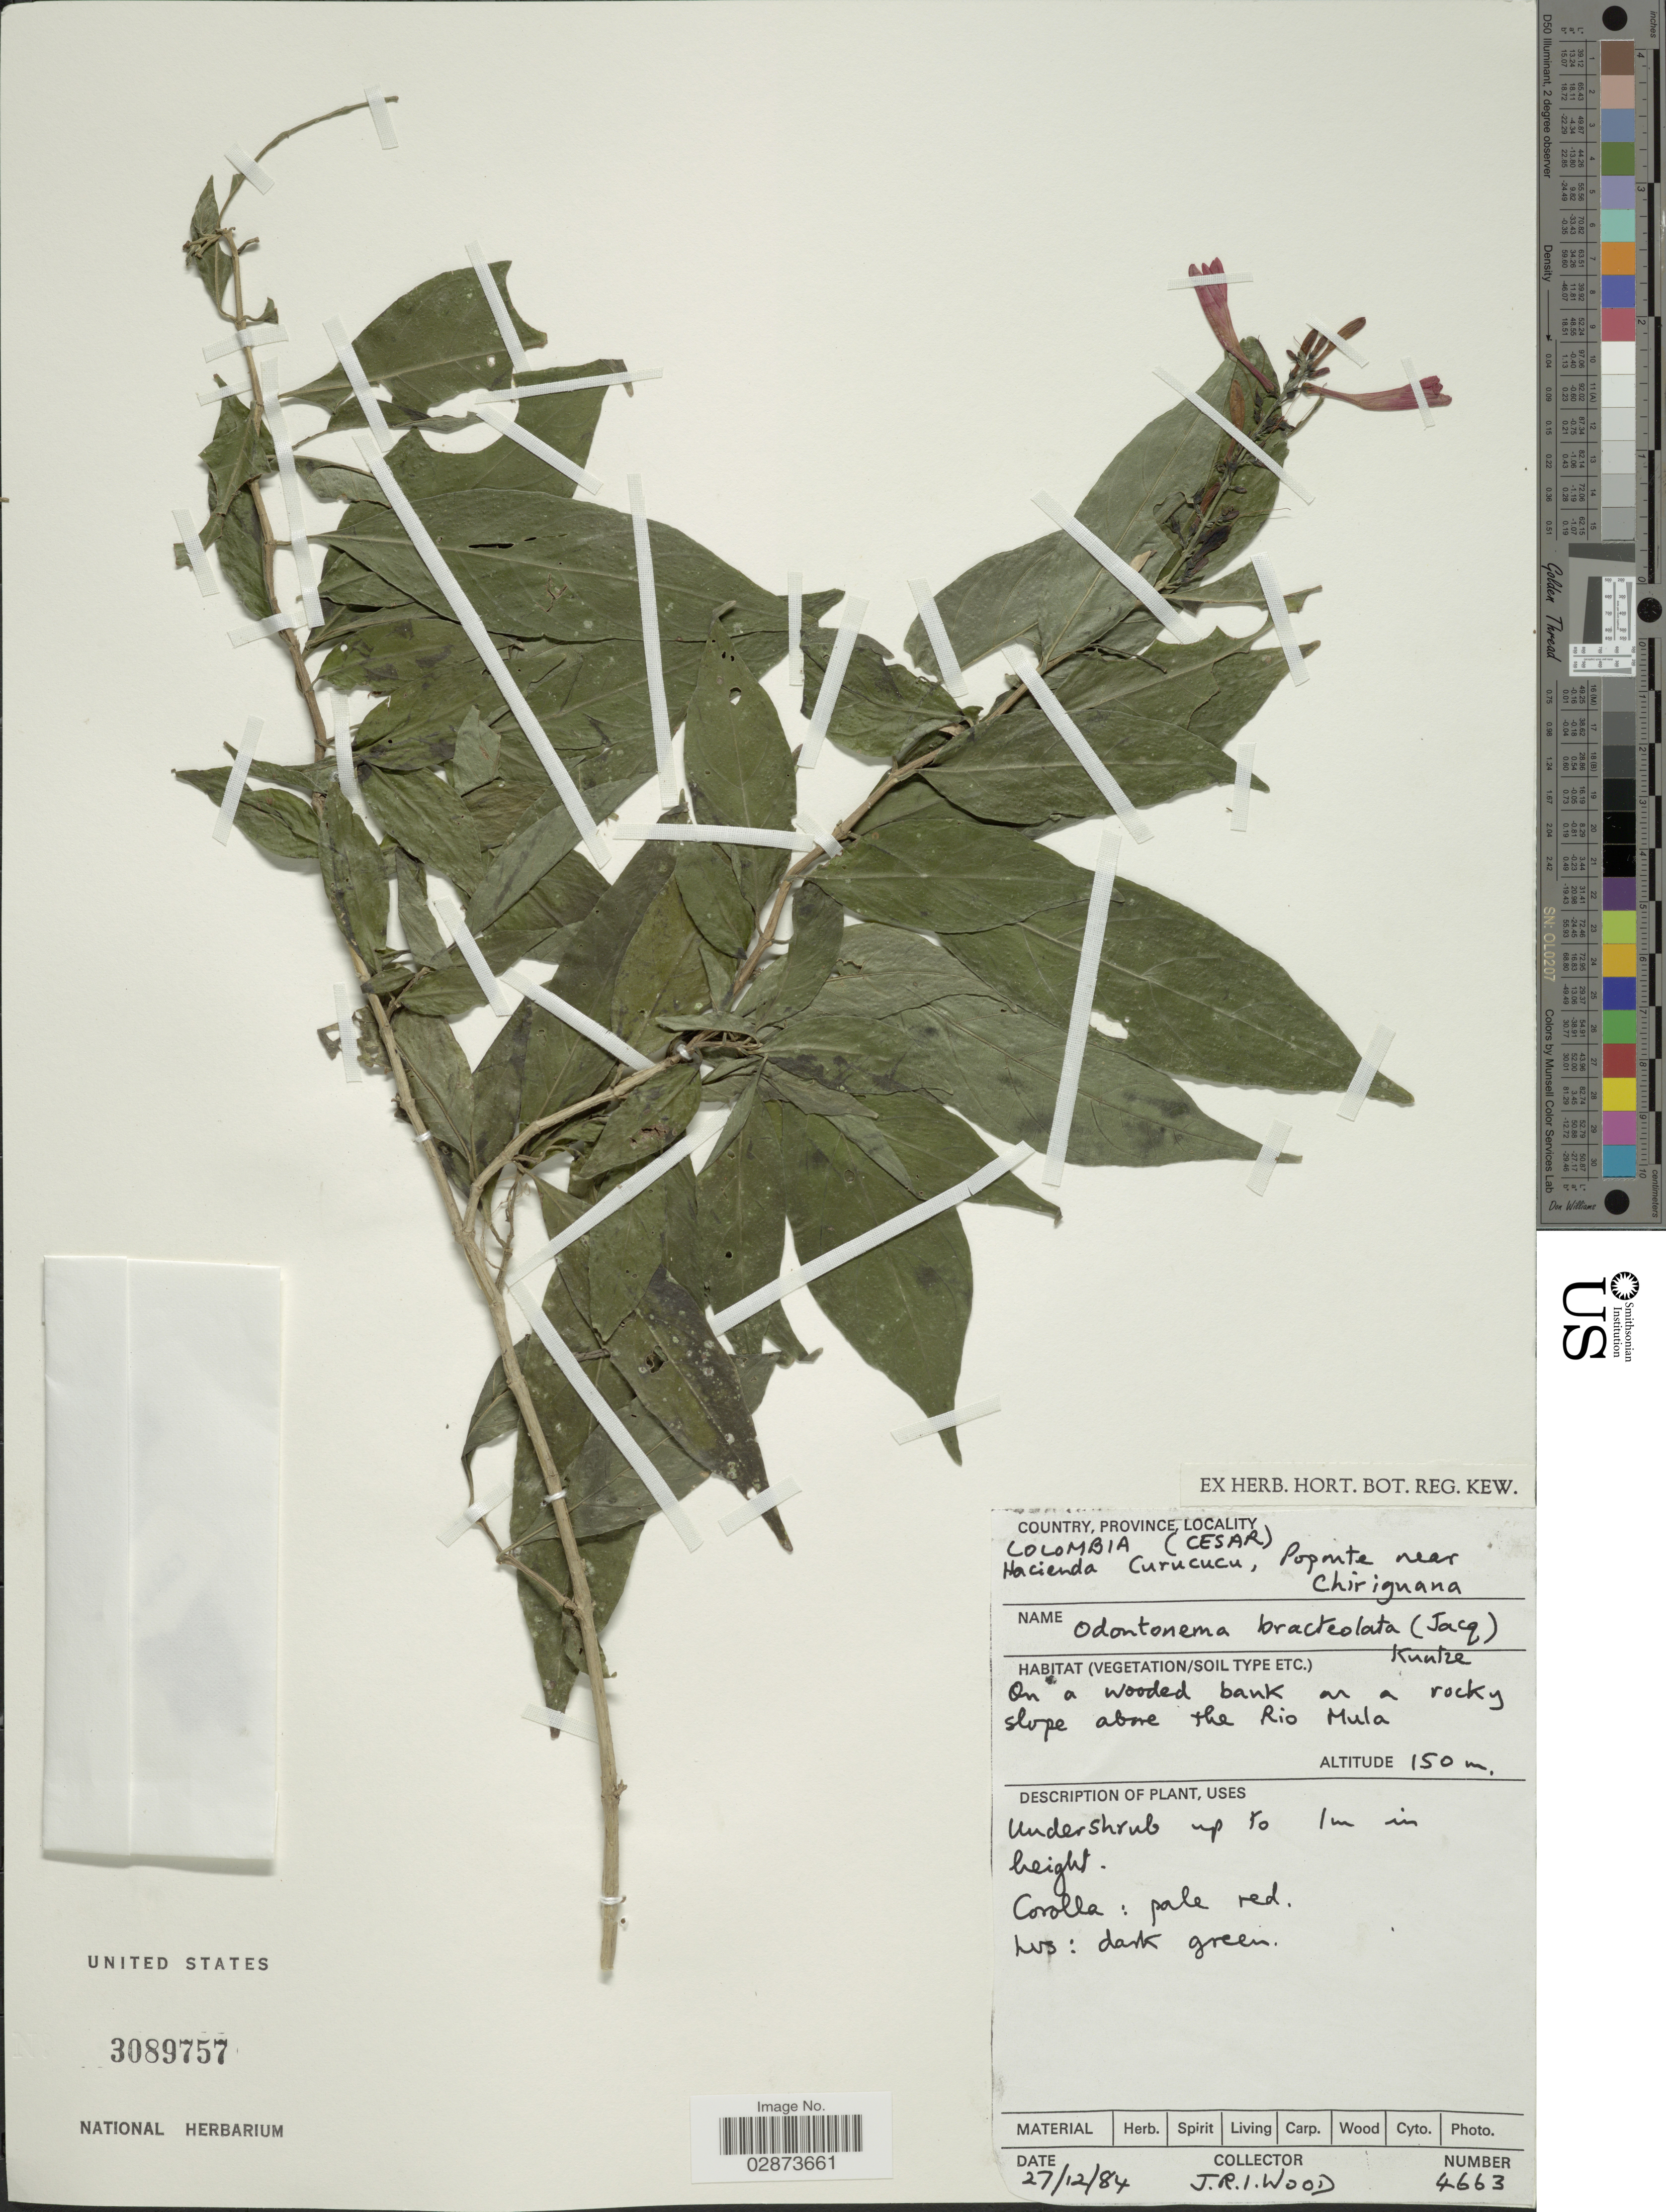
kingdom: Plantae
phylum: Tracheophyta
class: Magnoliopsida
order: Lamiales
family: Acanthaceae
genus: Odontonema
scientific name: Odontonema rubrum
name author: (Vahl) Kuntze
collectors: J. R. I. Wood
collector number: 4663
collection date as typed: Transcribed d/m/y: 27/12/84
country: Colombia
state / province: Cesar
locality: Hacienda Curucucu, Poponte near Chiriguana. On a wooded bank on a rocky slope above the Rio Mula.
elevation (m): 150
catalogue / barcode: US 3089757